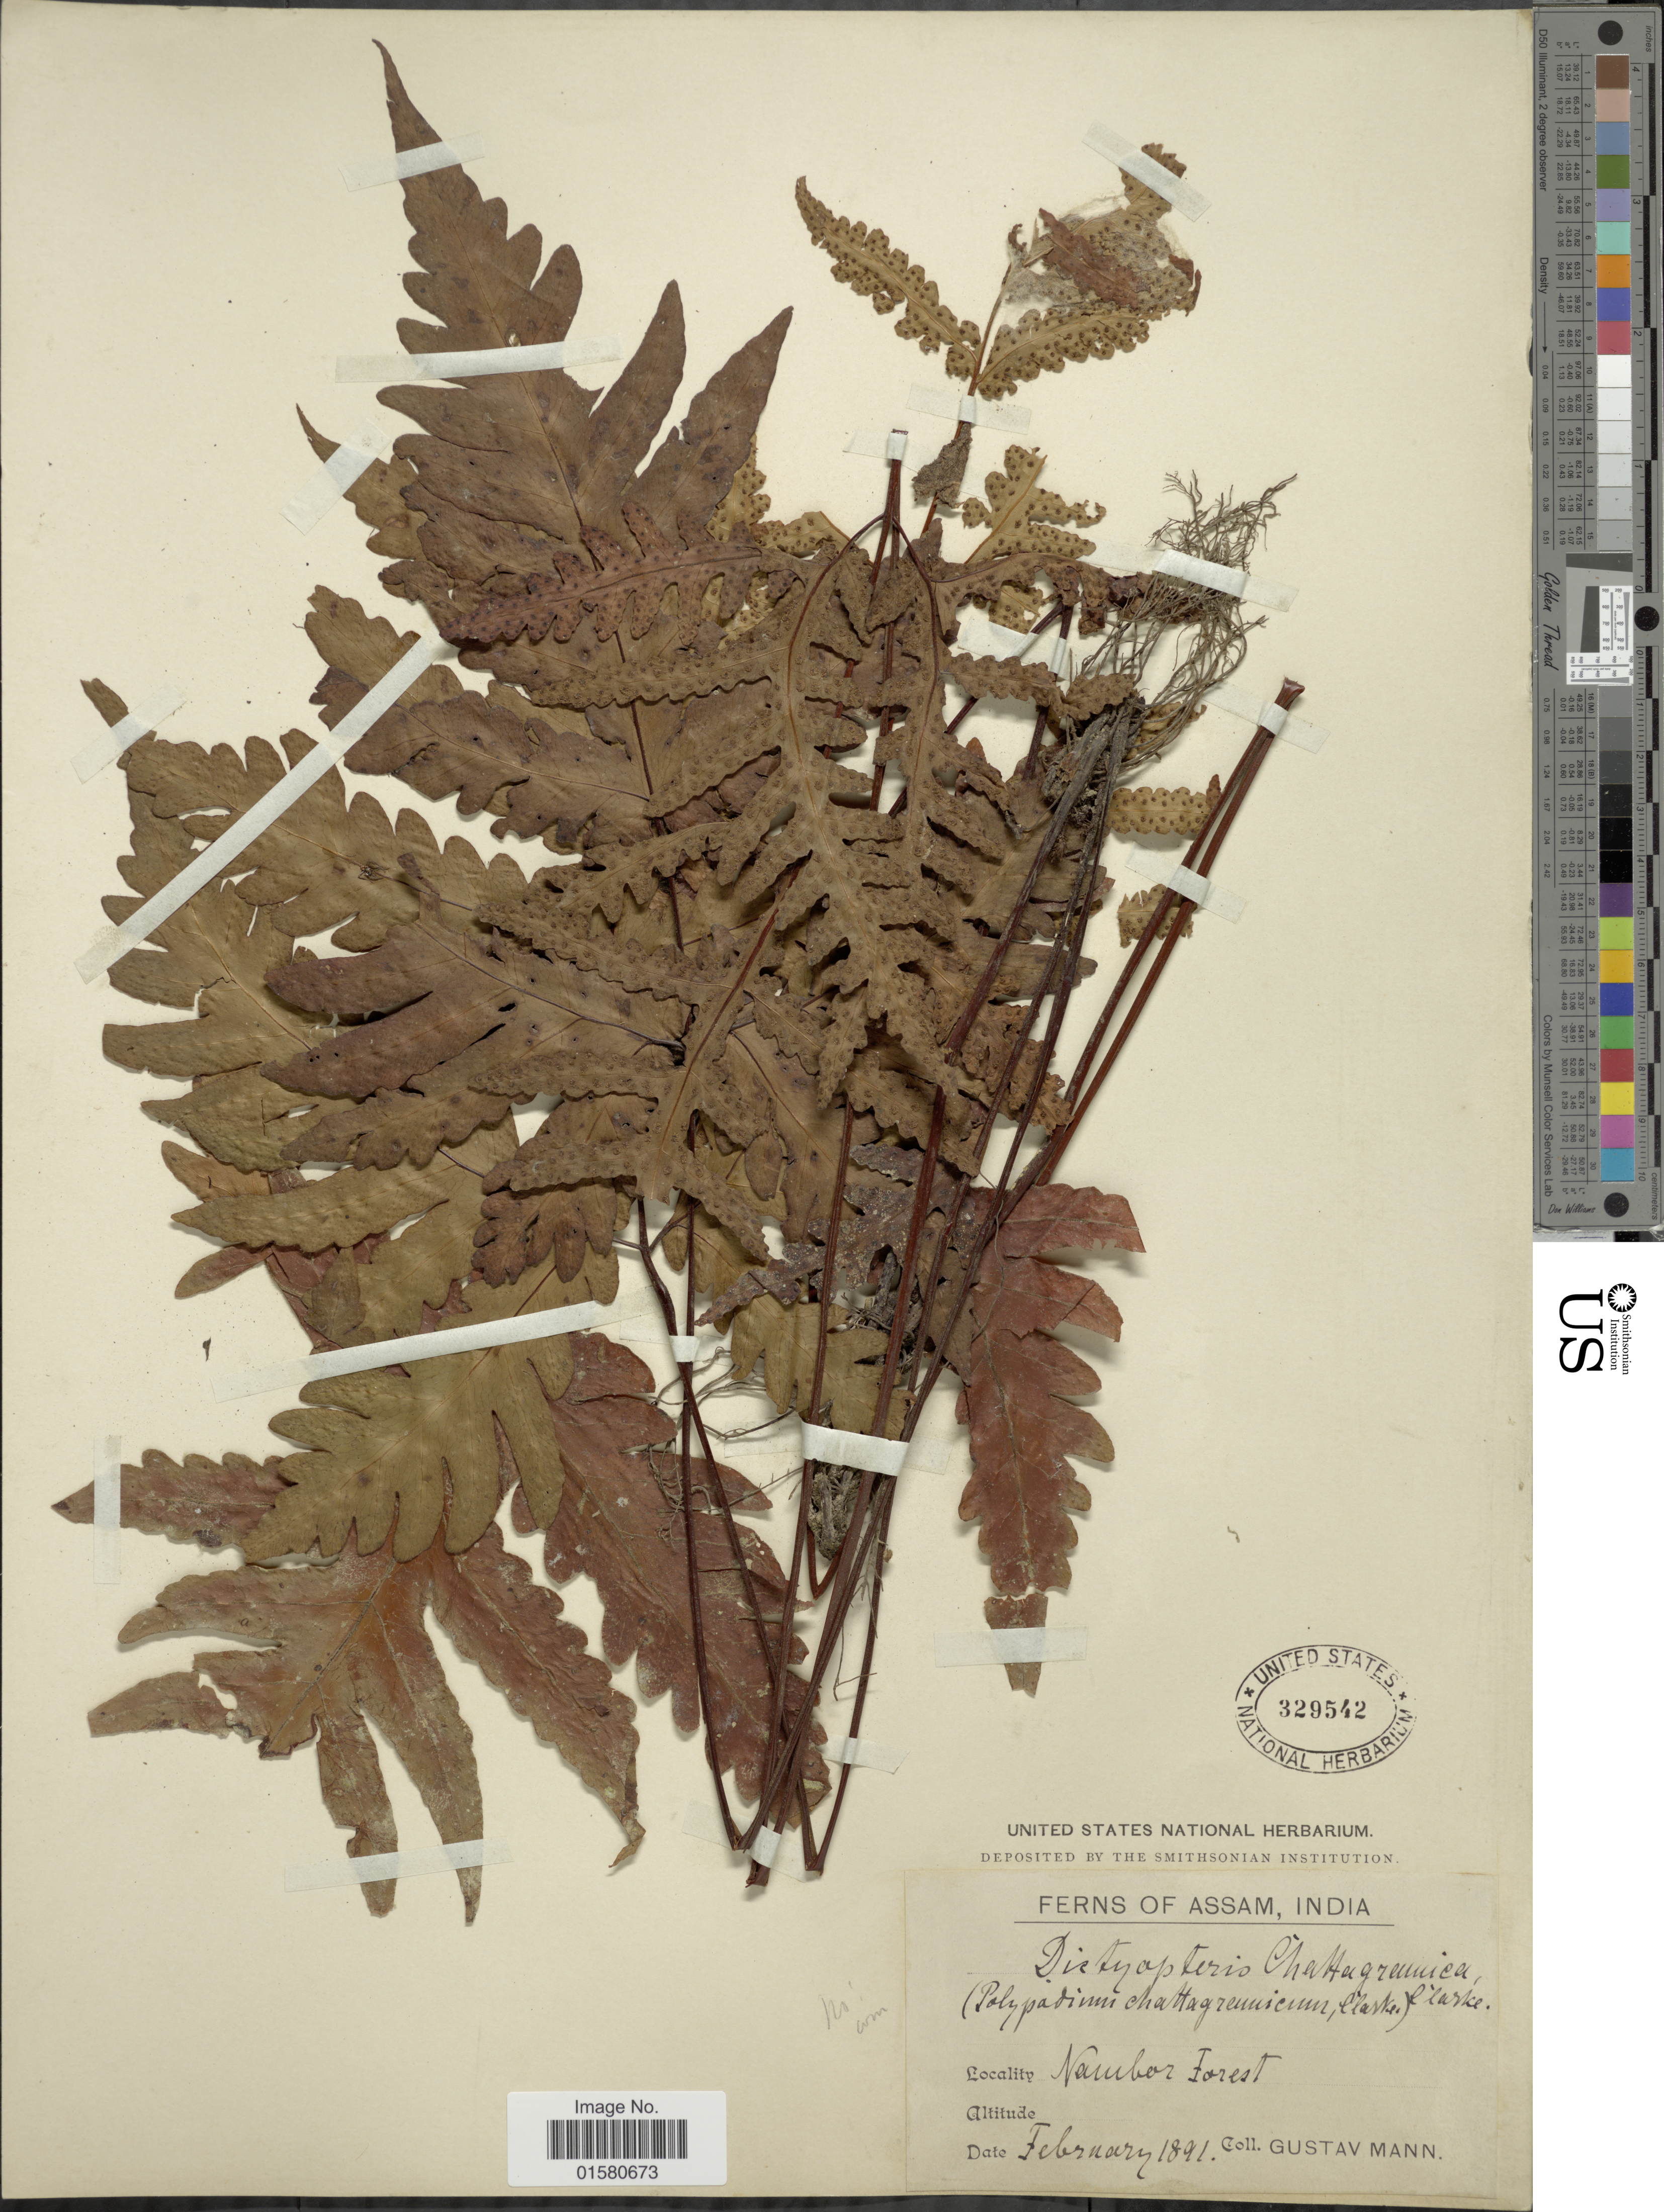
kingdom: Plantae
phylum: Tracheophyta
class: Polypodiopsida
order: Polypodiales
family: Tectariaceae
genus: Tectaria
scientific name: Tectaria sp.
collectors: G. Mann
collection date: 1891-02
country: India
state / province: Assam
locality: Nambor Forest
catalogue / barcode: US 329542